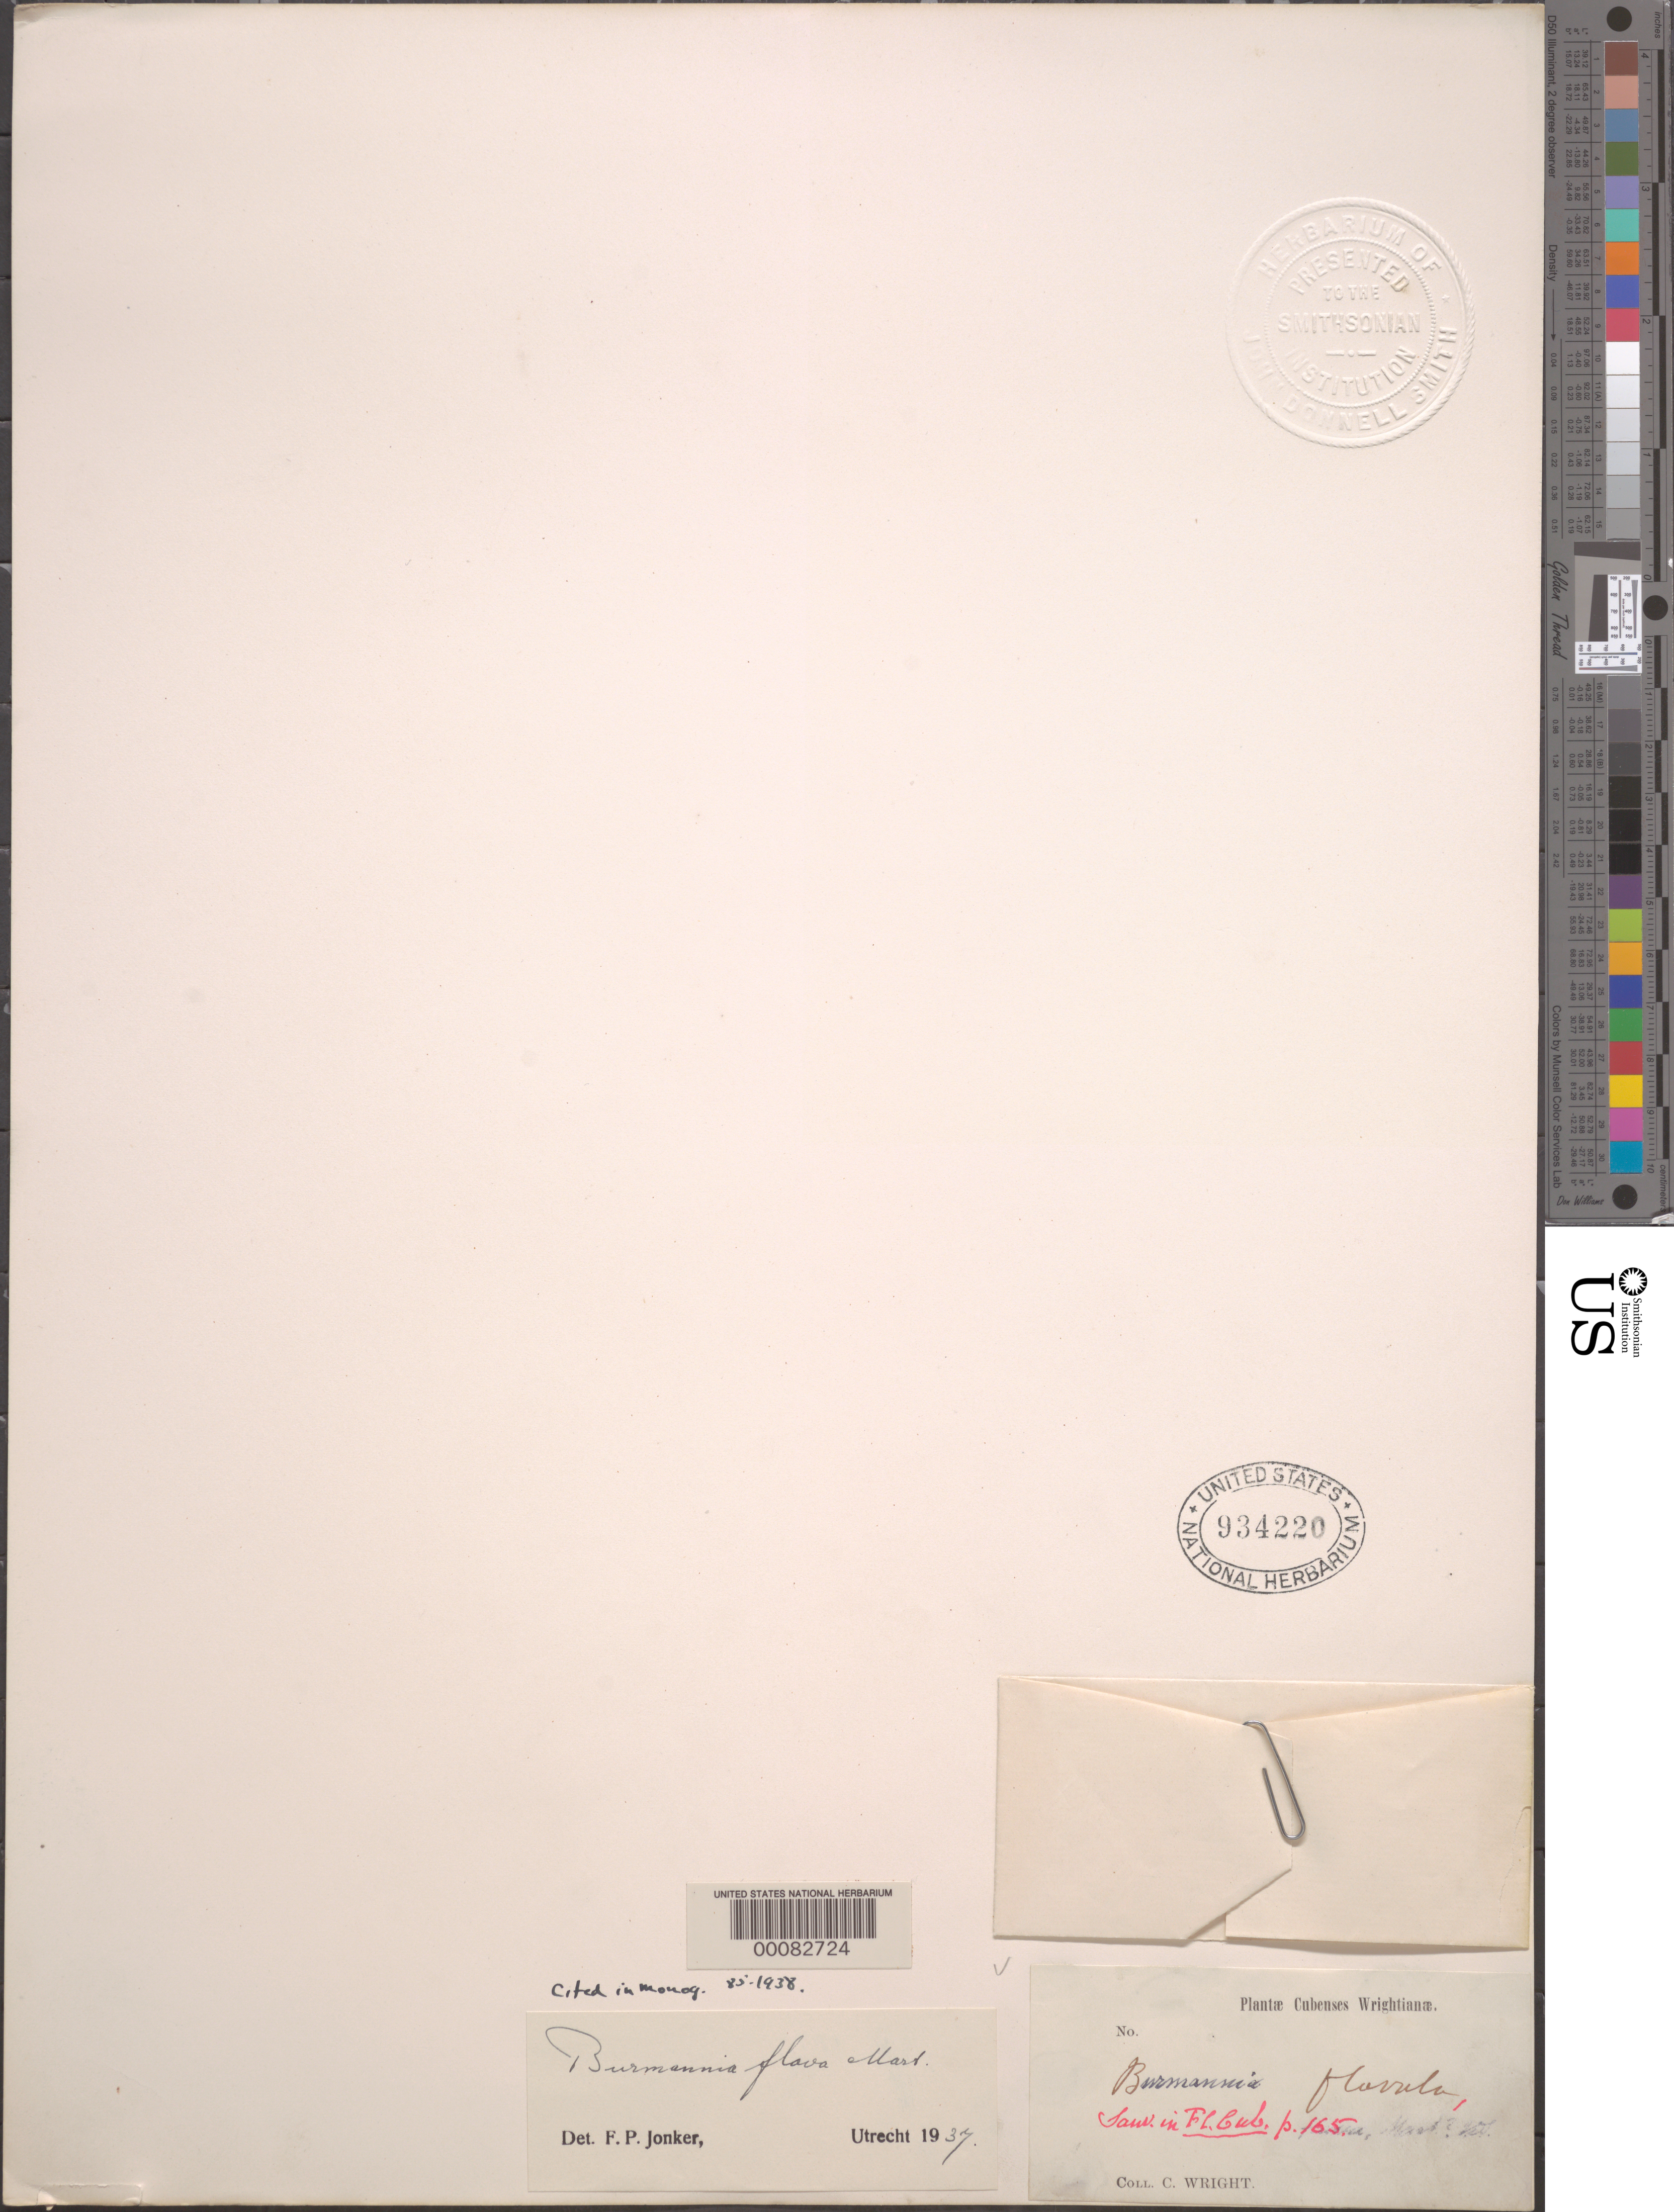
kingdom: Plantae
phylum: Tracheophyta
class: Liliopsida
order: Dioscoreales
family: Burmanniaceae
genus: Burmannia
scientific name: Burmannia flava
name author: Mart.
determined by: Jonker, F. P.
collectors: C. Wright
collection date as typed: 1800 to 1899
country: Cuba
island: Cuba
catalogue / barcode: US 934220